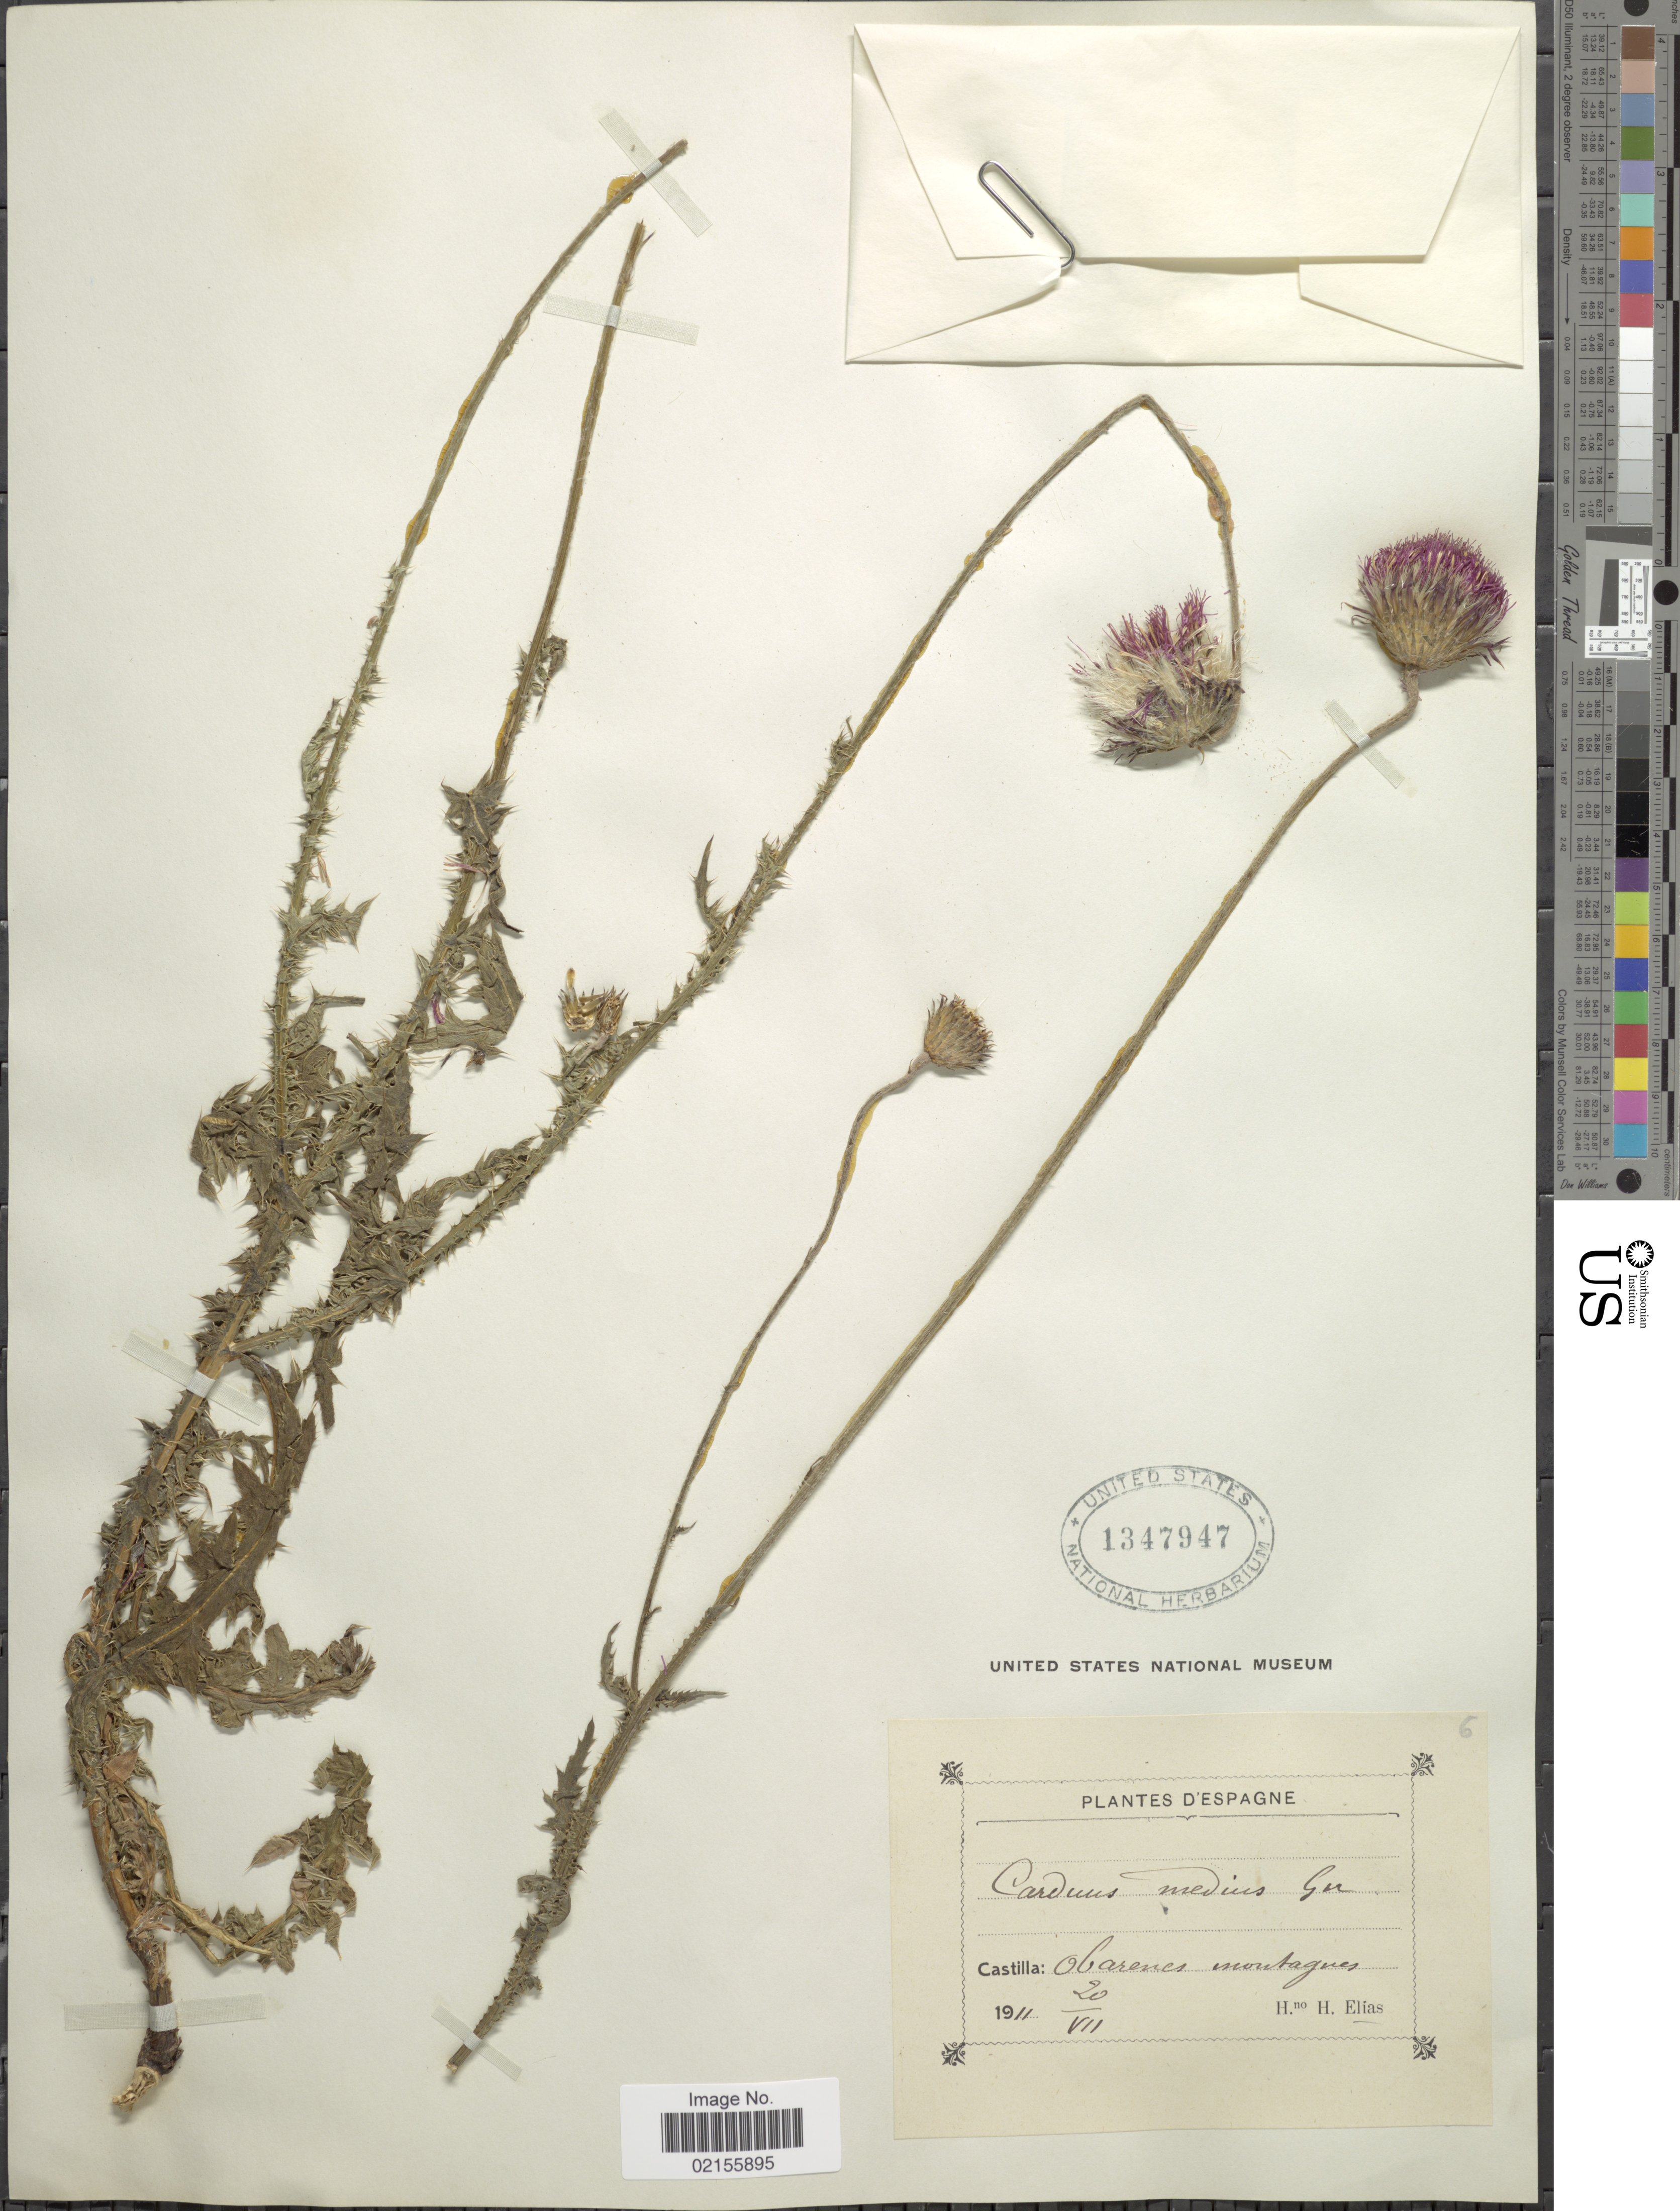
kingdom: Plantae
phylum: Tracheophyta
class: Magnoliopsida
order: Asterales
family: Asteraceae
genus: Carduus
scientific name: Carduus defloratus subsp. medius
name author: (Gouan) Bonnier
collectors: H. Elias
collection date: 1911-07-20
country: Spain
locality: Castilla: Obarenes montagnes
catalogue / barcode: US 1347947